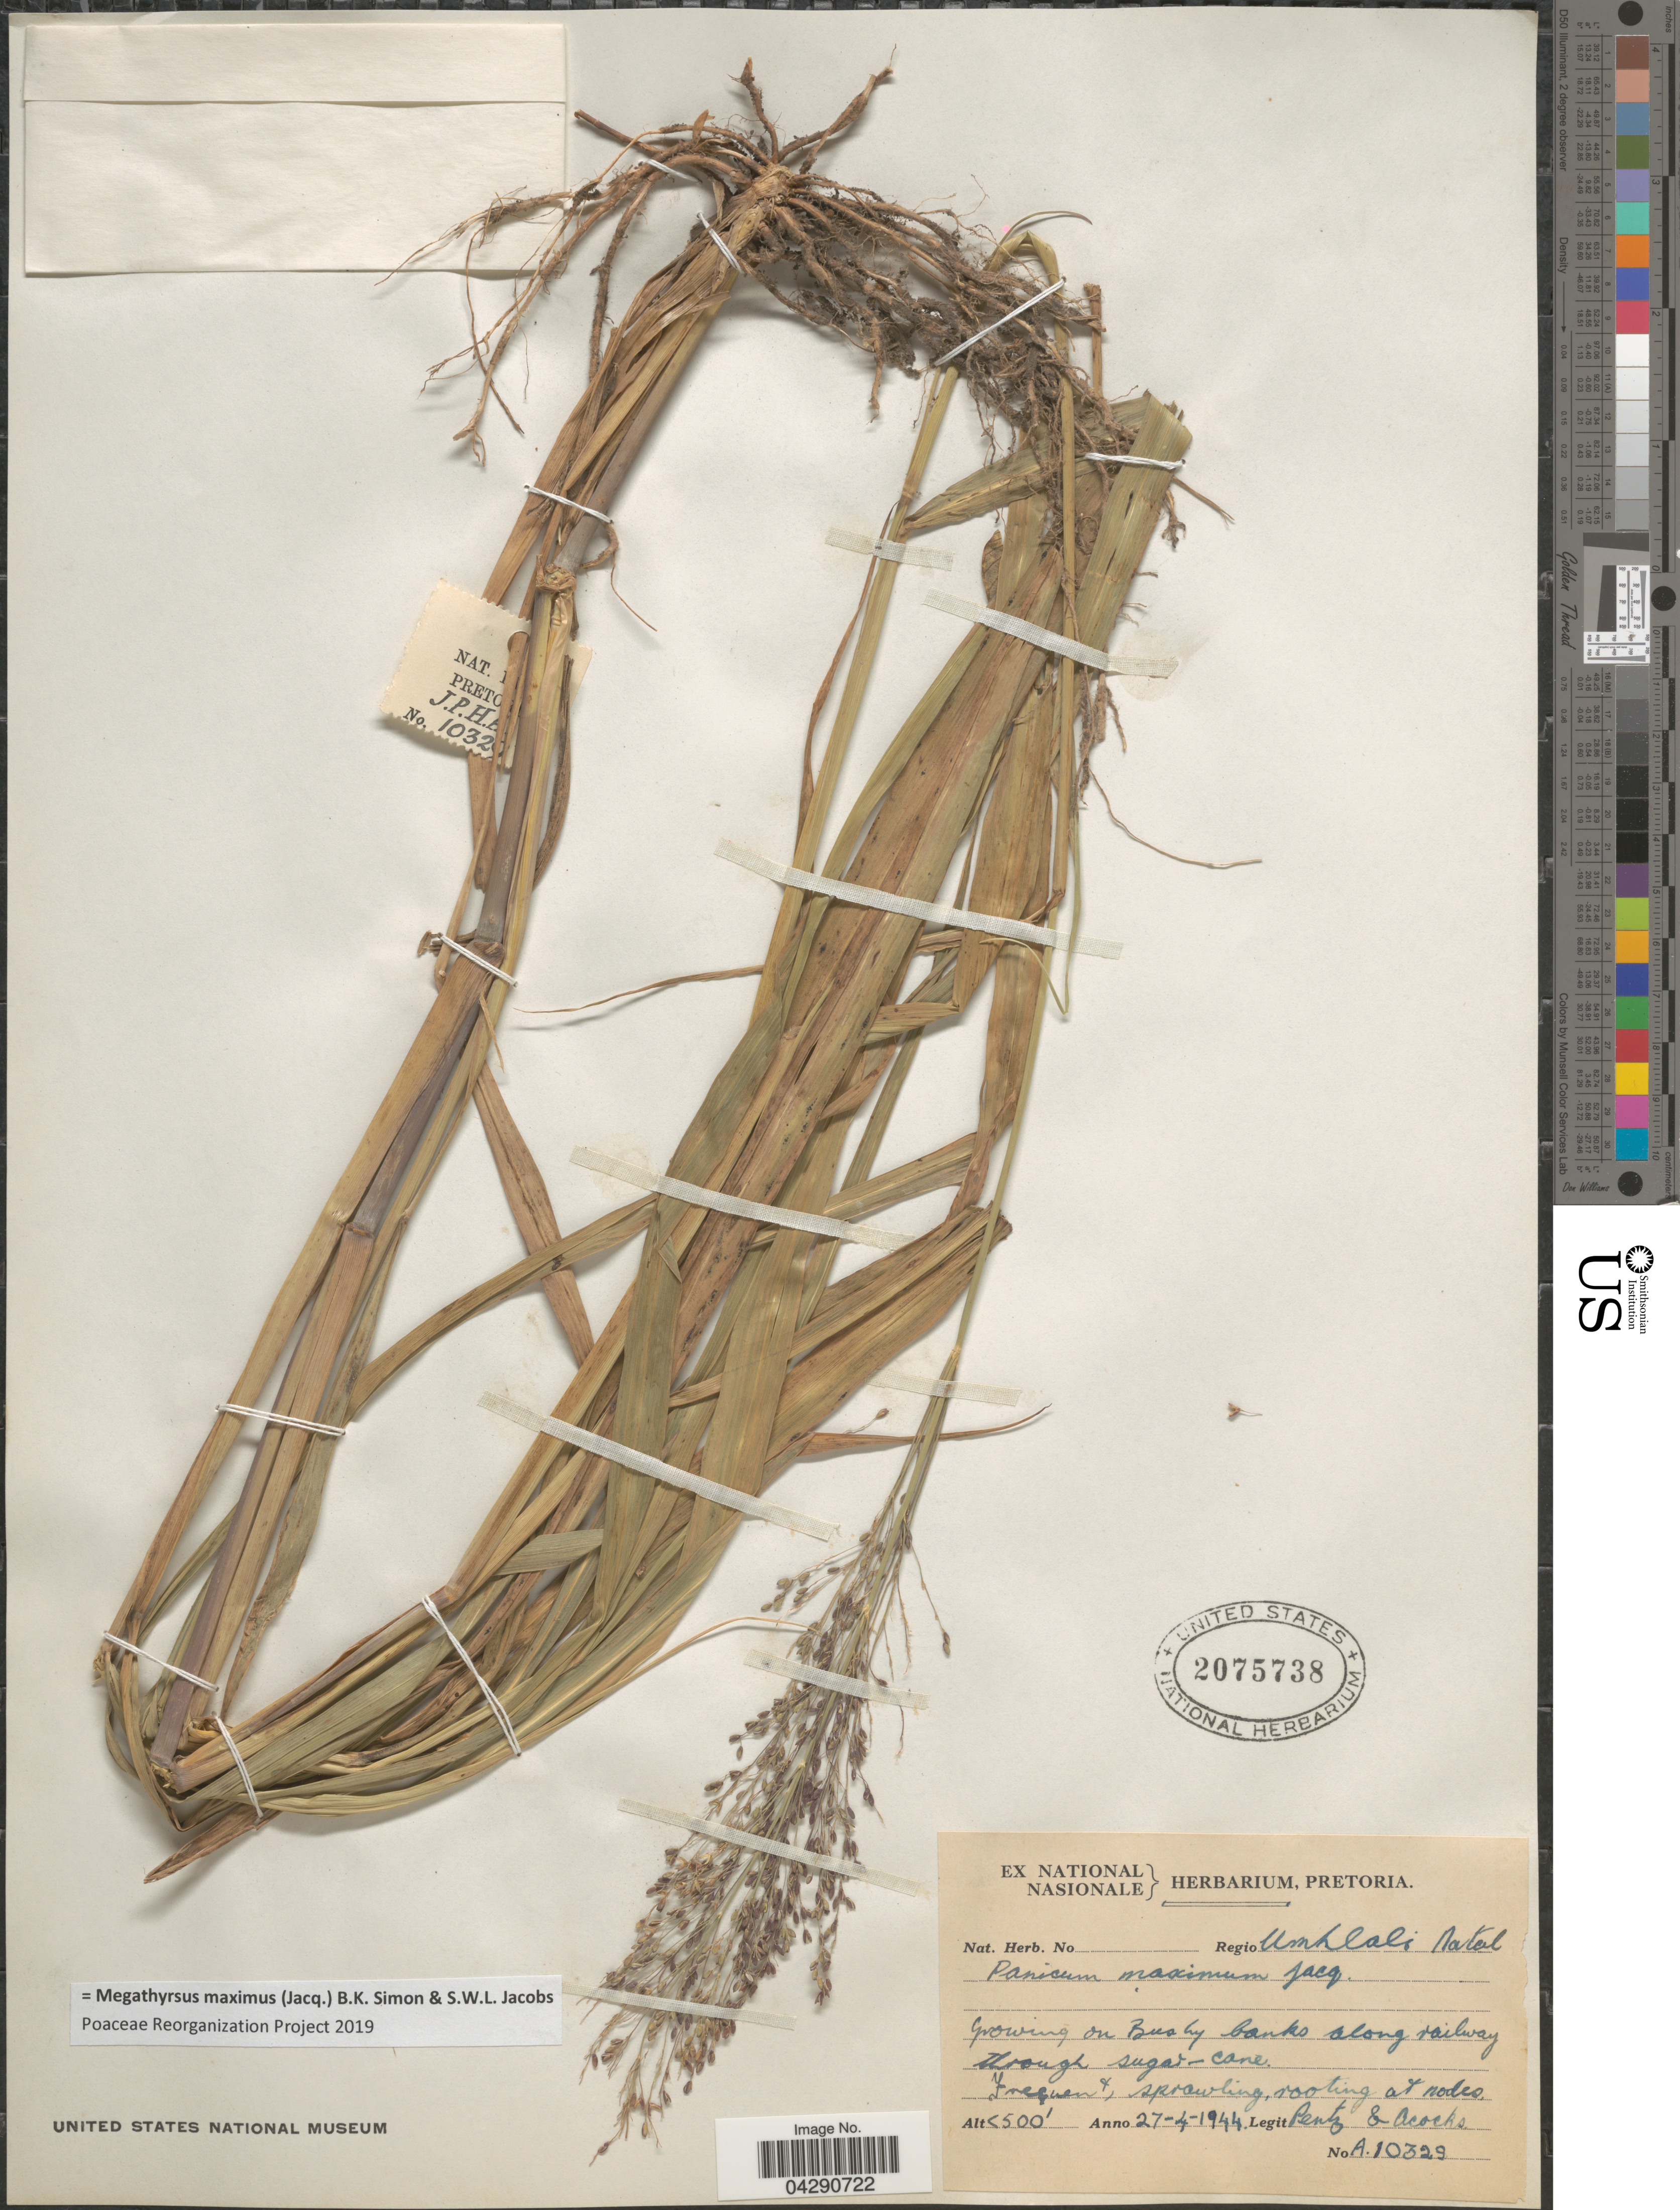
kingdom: Plantae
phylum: Tracheophyta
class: Liliopsida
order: Poales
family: Poaceae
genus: Megathyrsus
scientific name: Megathyrsus maximus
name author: (Jacq.) B.K. Simon & S.W.L. Jacobs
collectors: Pentz & Acocks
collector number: A10329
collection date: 1944-04-27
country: South Africa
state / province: KwaZulu-Natal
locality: Regio Umhlali Natal.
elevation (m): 152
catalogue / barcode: US 2075738